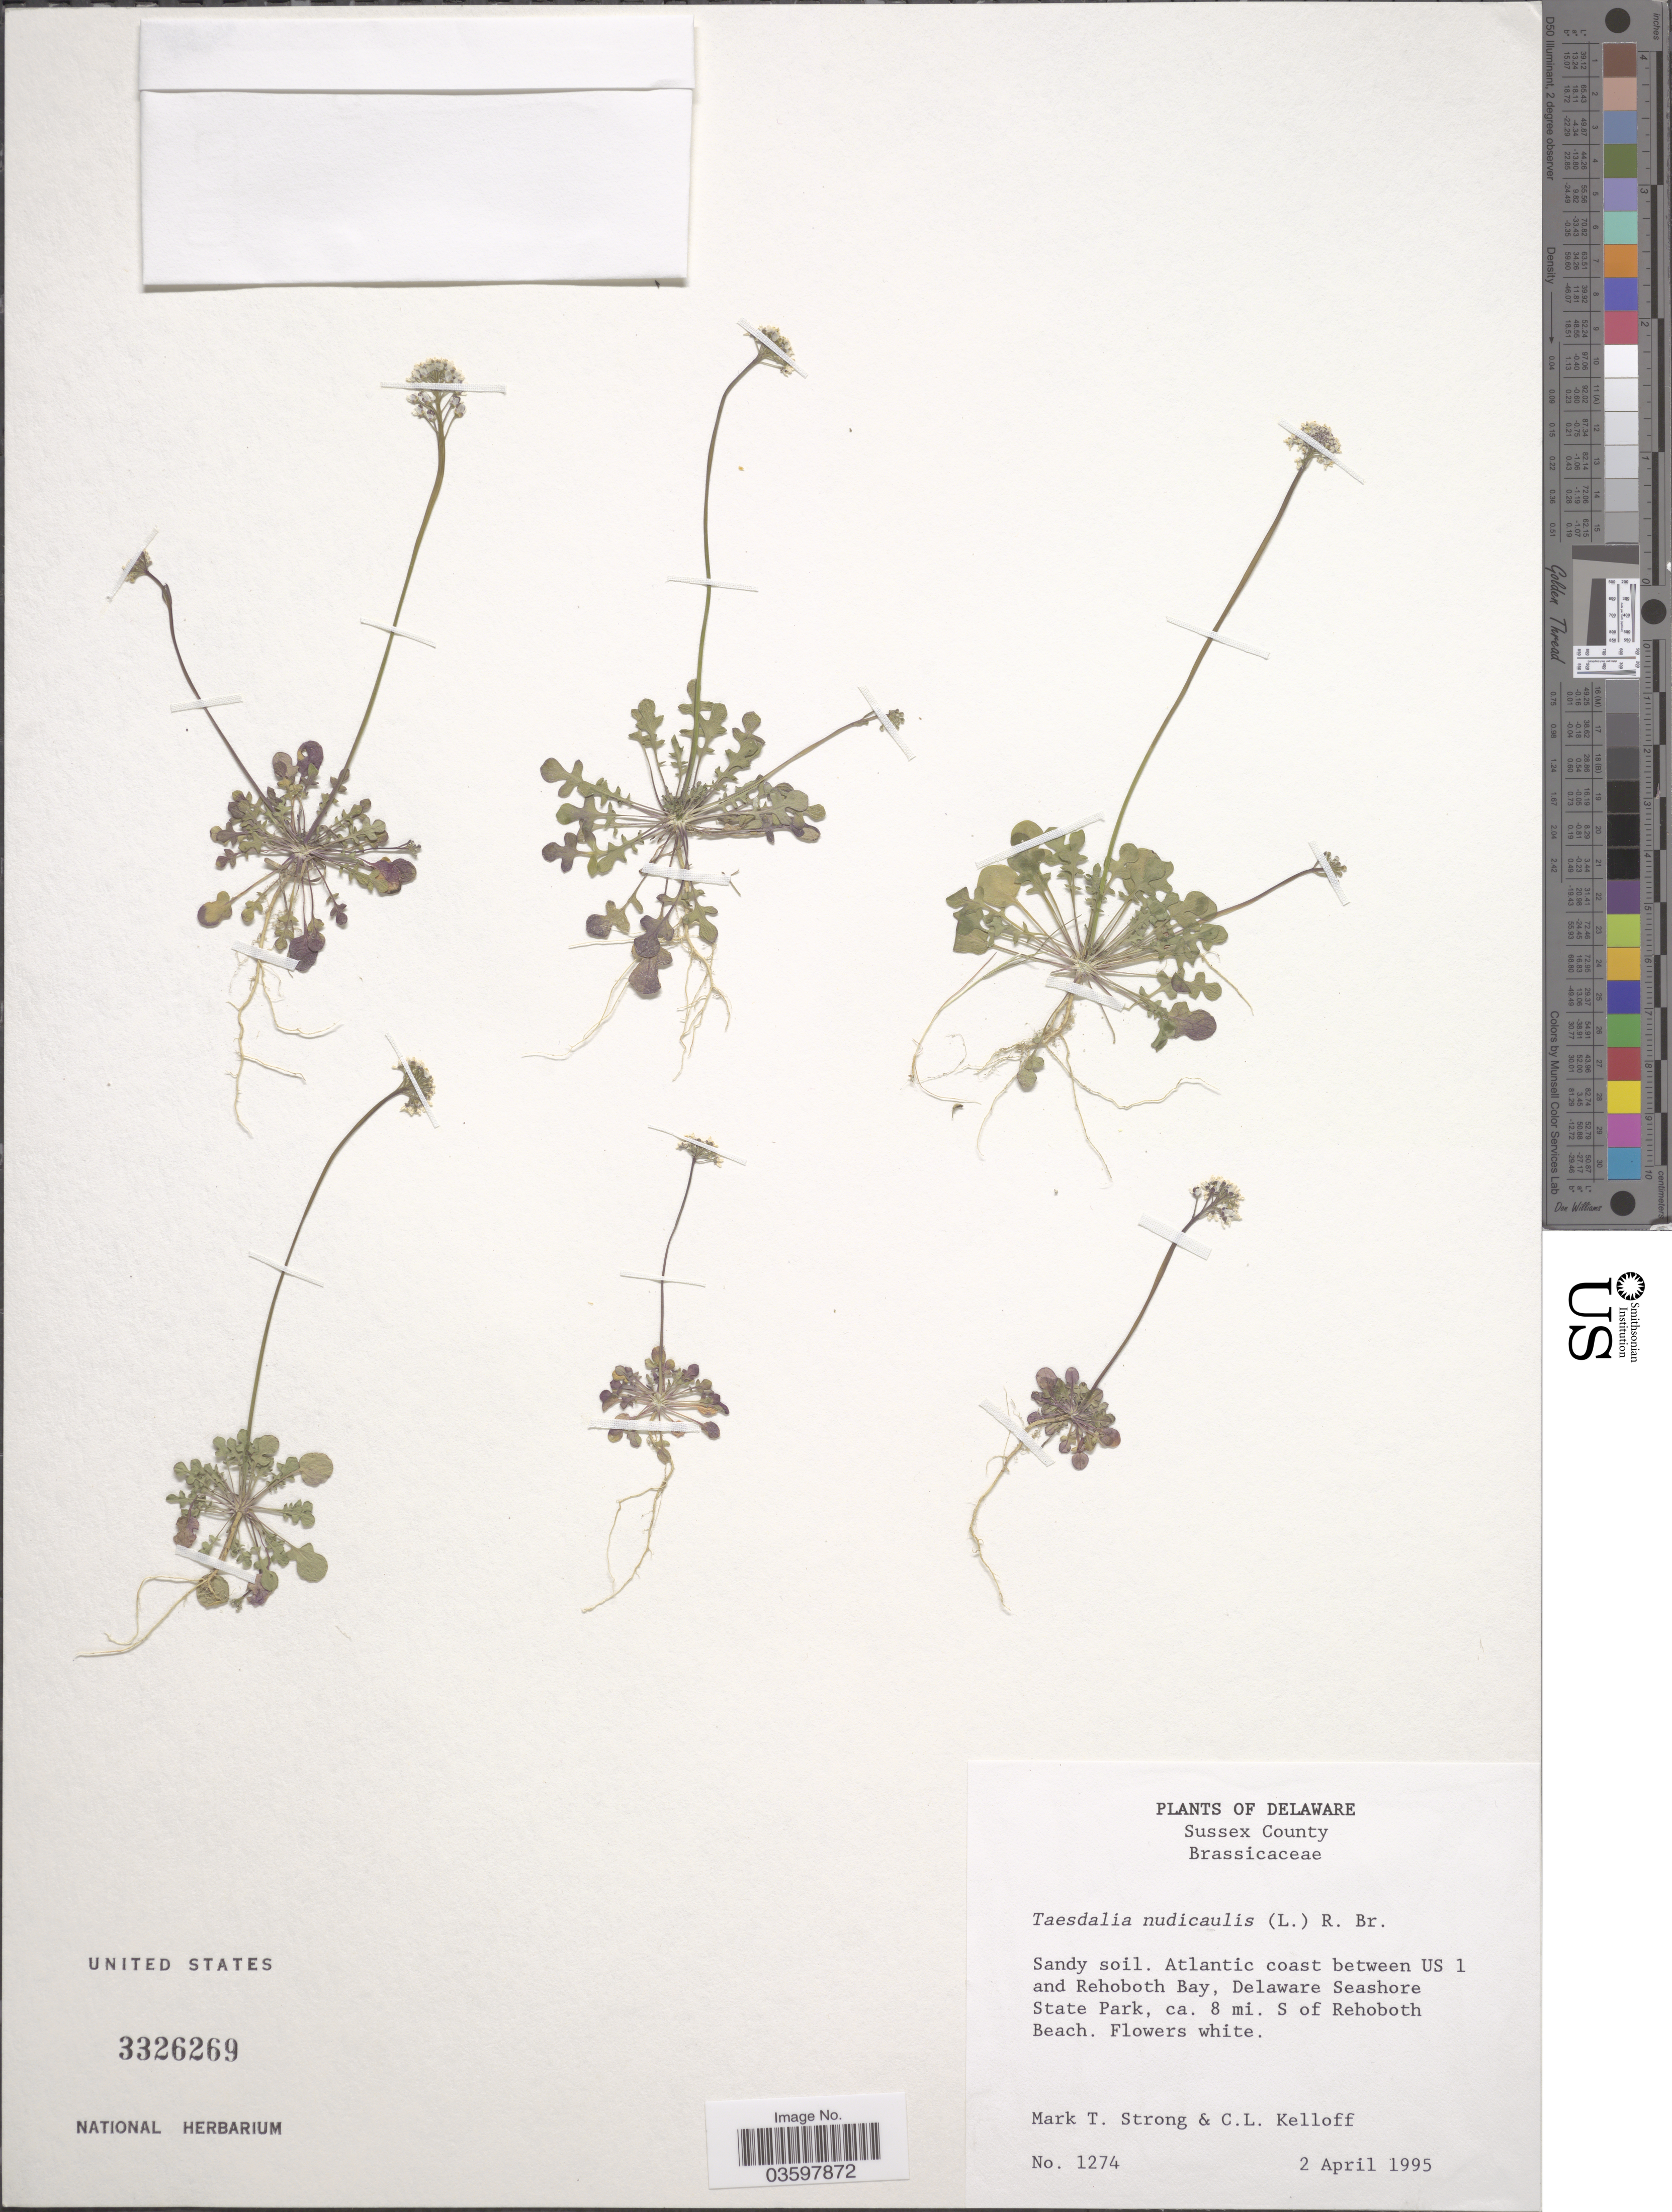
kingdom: Plantae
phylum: Tracheophyta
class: Magnoliopsida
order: Brassicales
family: Brassicaceae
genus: Teesdalia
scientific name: Teesdalia nudicaulis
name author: (L.) W.T. Aiton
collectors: M. T. Strong & C. L. Kelloff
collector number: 1274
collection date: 1995-04-02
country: United States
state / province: Delaware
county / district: Sussex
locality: Sussex County. Atlantic coast between US 1 and Rehoboth Bay, Delaware Seashore State Park, ca. 8 mi. S. of Rehoboth Beach.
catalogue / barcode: US 3326269